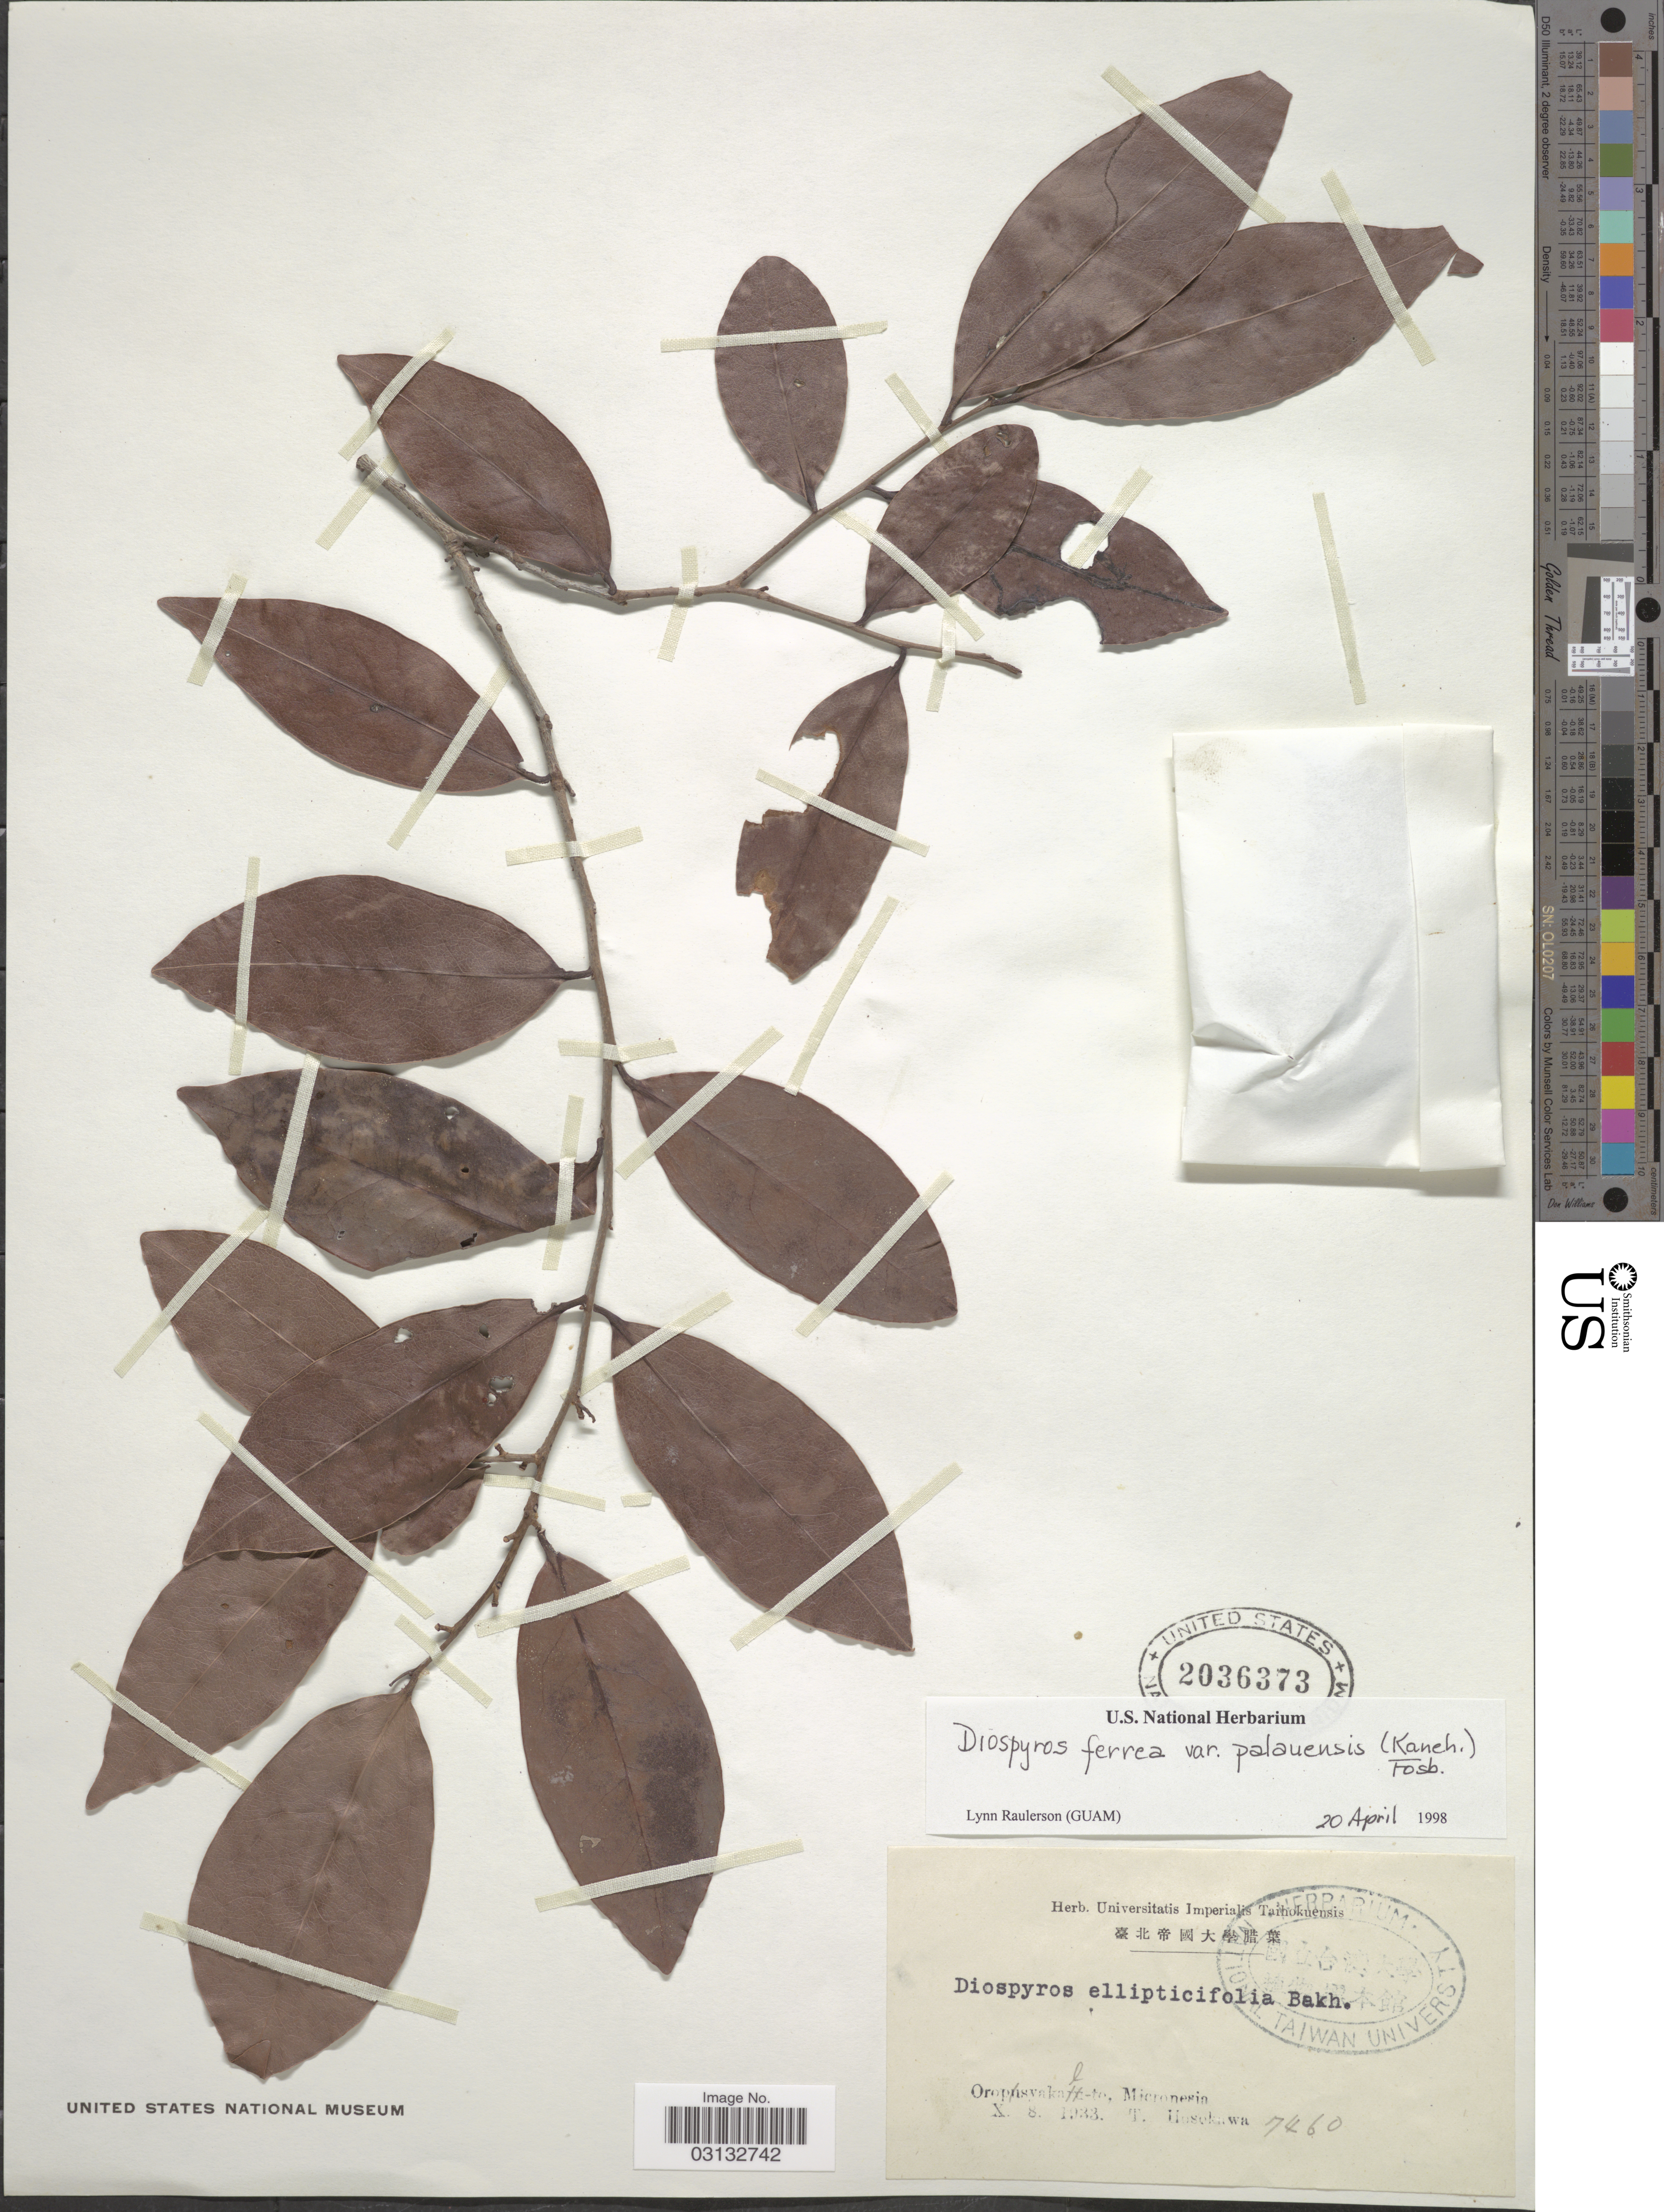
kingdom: Plantae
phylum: Tracheophyta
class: Magnoliopsida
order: Ericales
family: Ebenaceae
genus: Diospyros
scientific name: Diospyros ferrea var. palauensis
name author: (Kaneh.) Fosberg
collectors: T. Hosokawa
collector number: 7460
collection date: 1933-10-08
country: Micronesia, Federated States of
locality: Oropsyakal-to.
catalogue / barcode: US 2036373